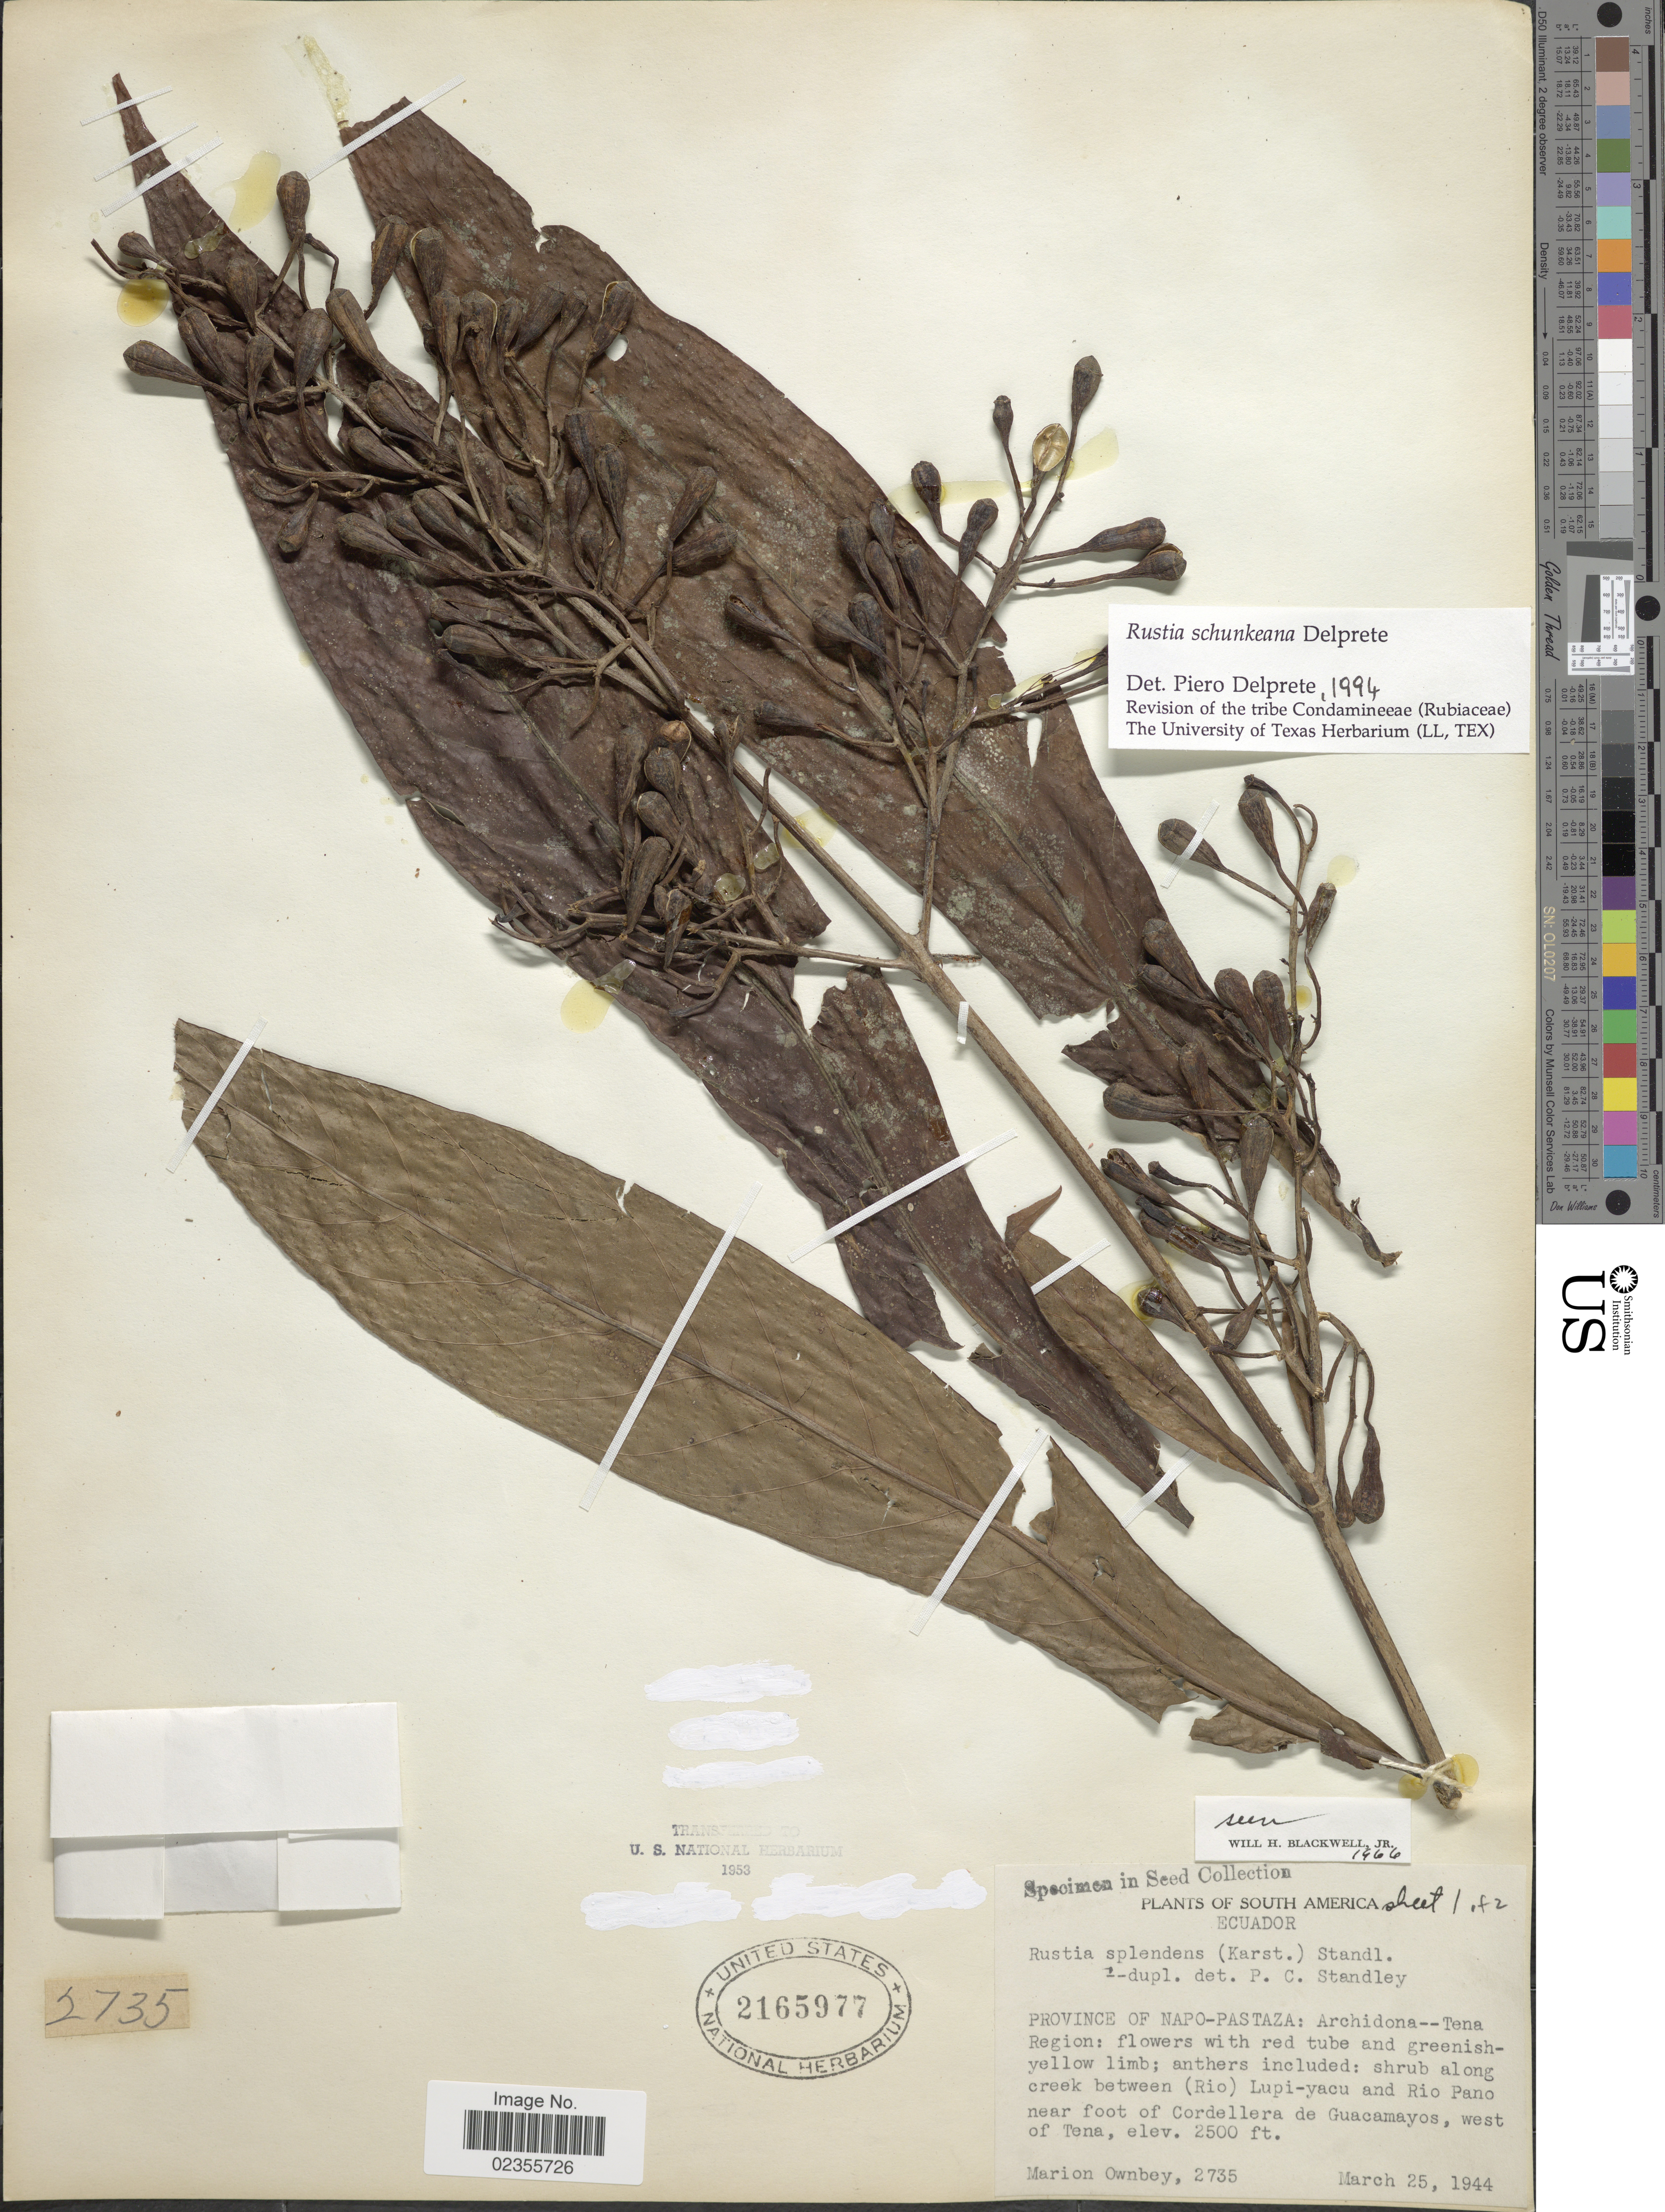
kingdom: Plantae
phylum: Tracheophyta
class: Magnoliopsida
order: Gentianales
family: Rubiaceae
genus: Rustia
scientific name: Rustia schunkeana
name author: Delprete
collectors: F. M. Ownbey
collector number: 2735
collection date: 1944-03-25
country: Ecuador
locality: Province of Napo-Pastaza; Archidona-Tena Region, along creek between (Rio) Lupi-yacu and Rio Pano near foot of Cordillera de Guacamayos, west of Tena.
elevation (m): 762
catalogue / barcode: US 2165977